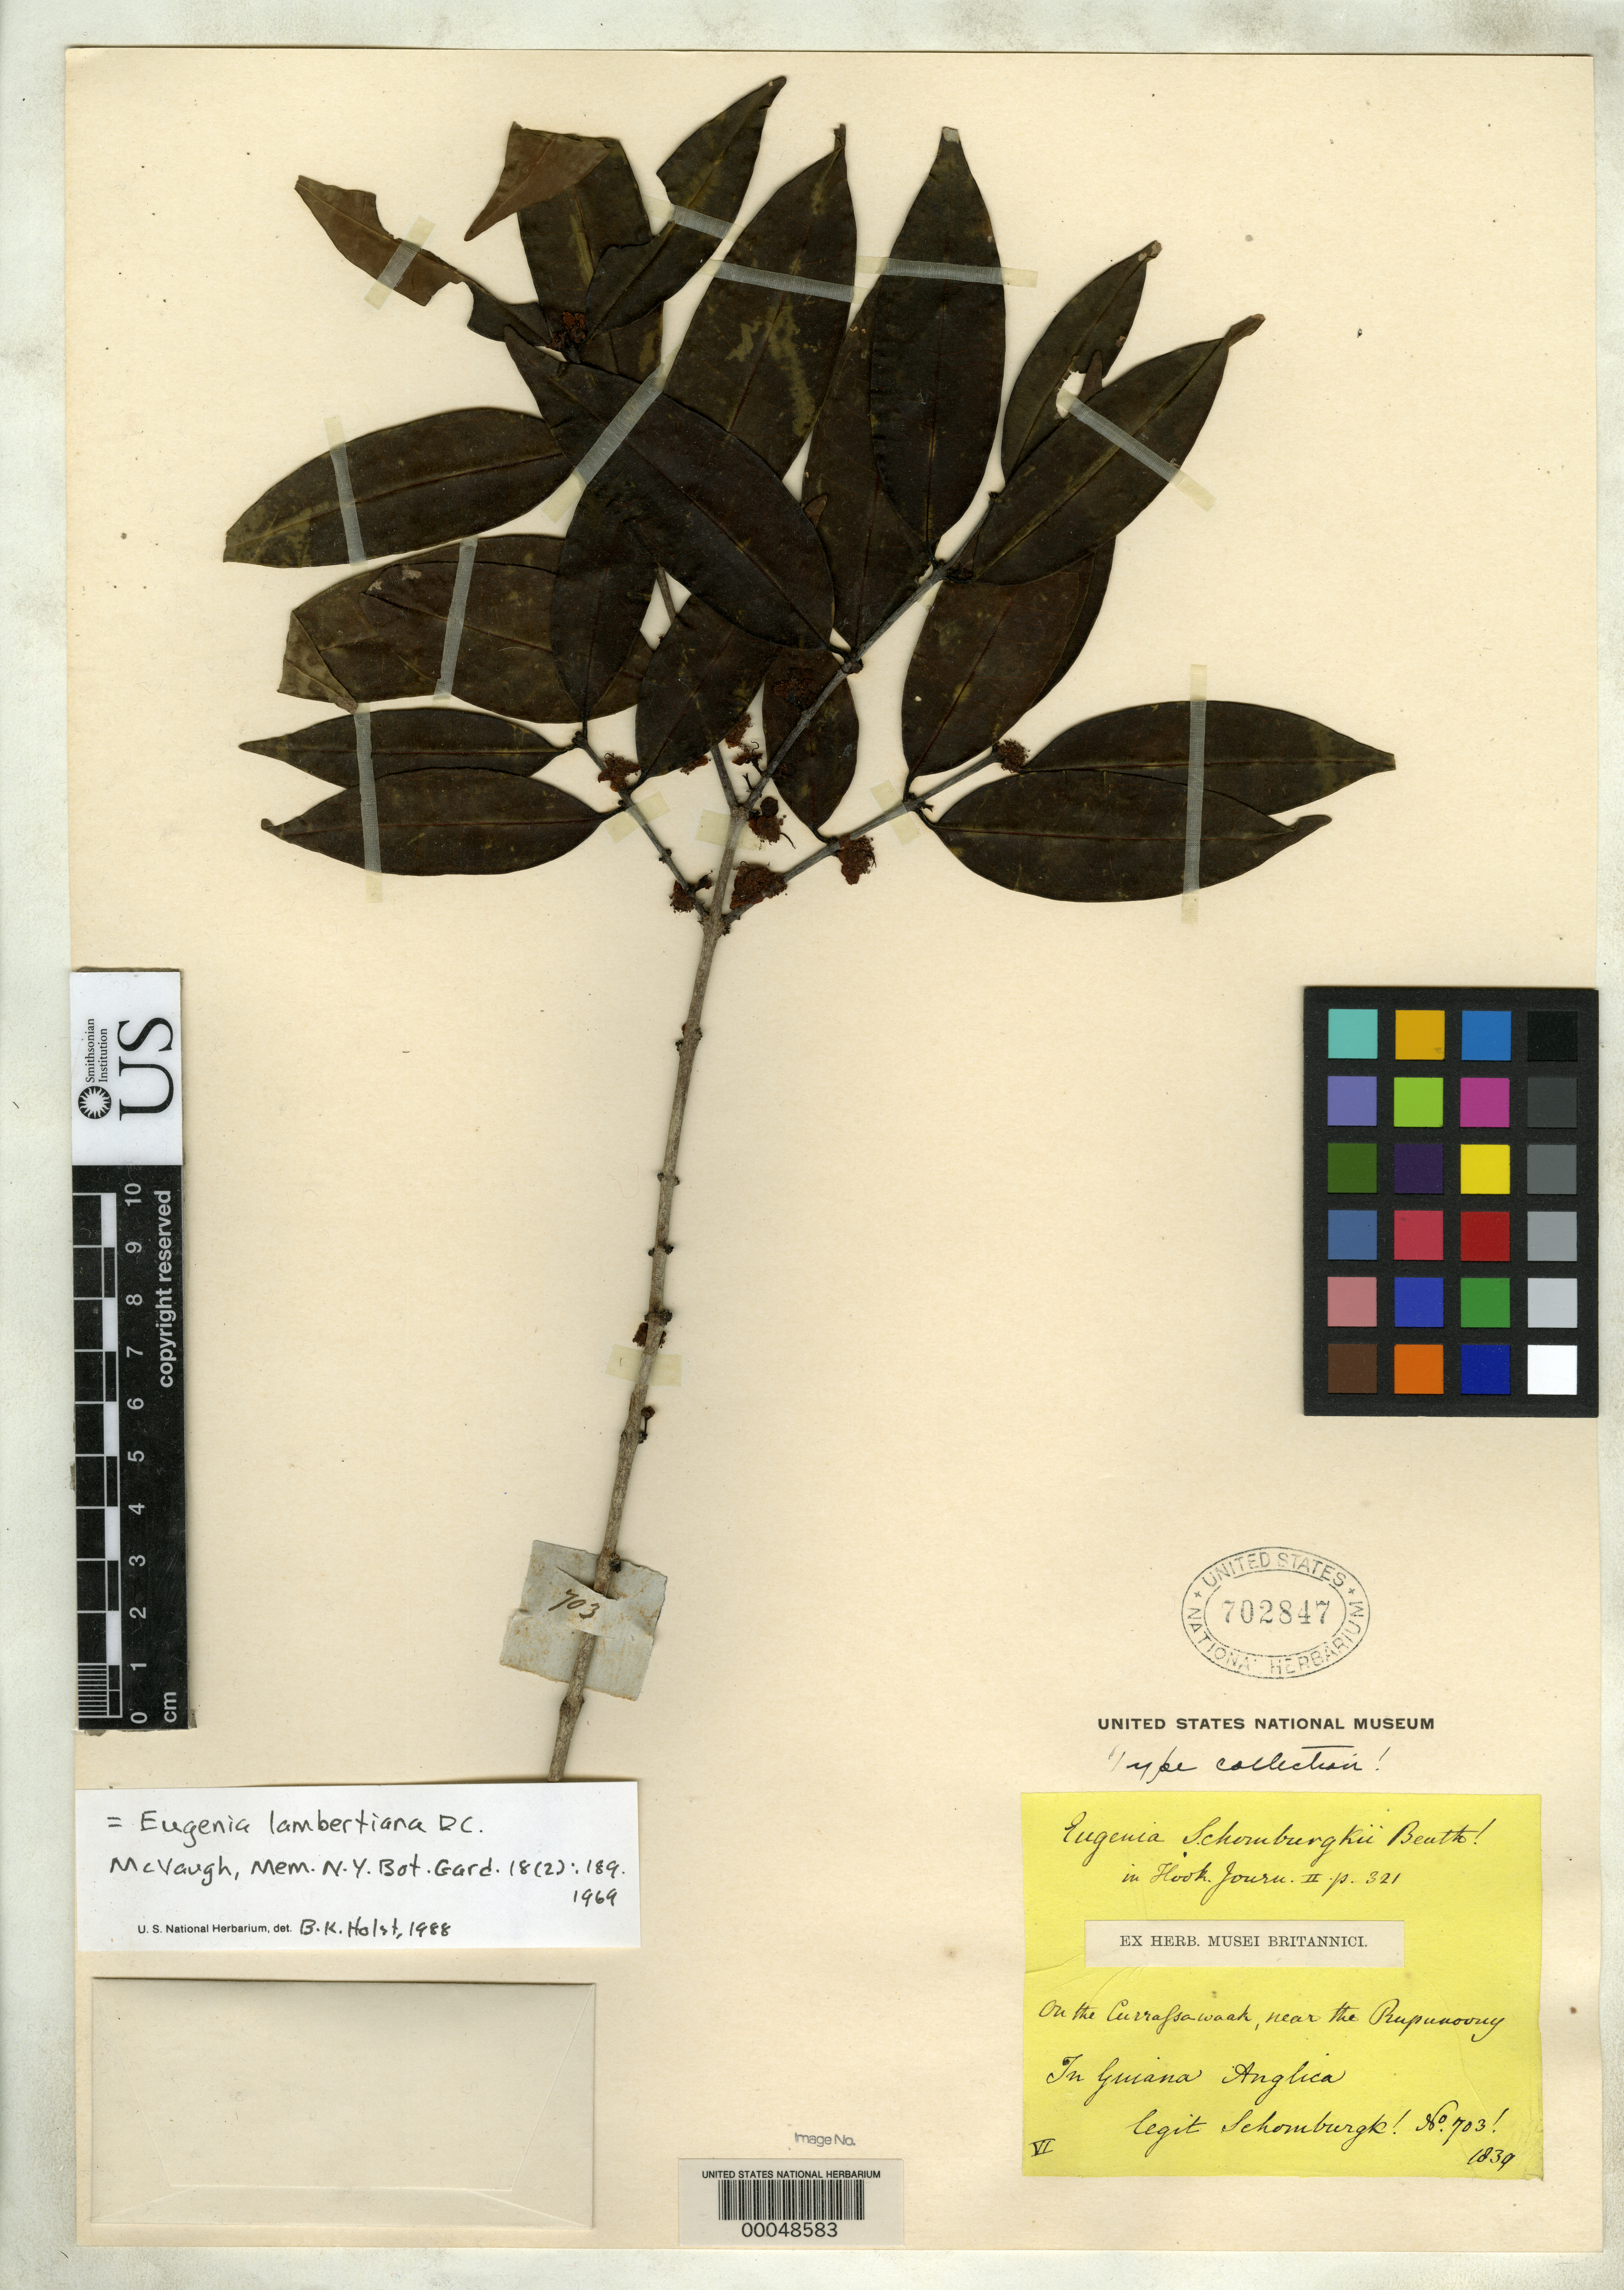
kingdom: Plantae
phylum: Tracheophyta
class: Magnoliopsida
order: Myrtales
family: Myrtaceae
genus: Eugenia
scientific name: Eugenia schomburgkii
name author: Benth.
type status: Isotype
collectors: M. R. Schomburgk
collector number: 703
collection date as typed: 1839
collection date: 1839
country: Guyana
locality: On the Currassawaak, near the Rupunoony.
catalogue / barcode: US 702847